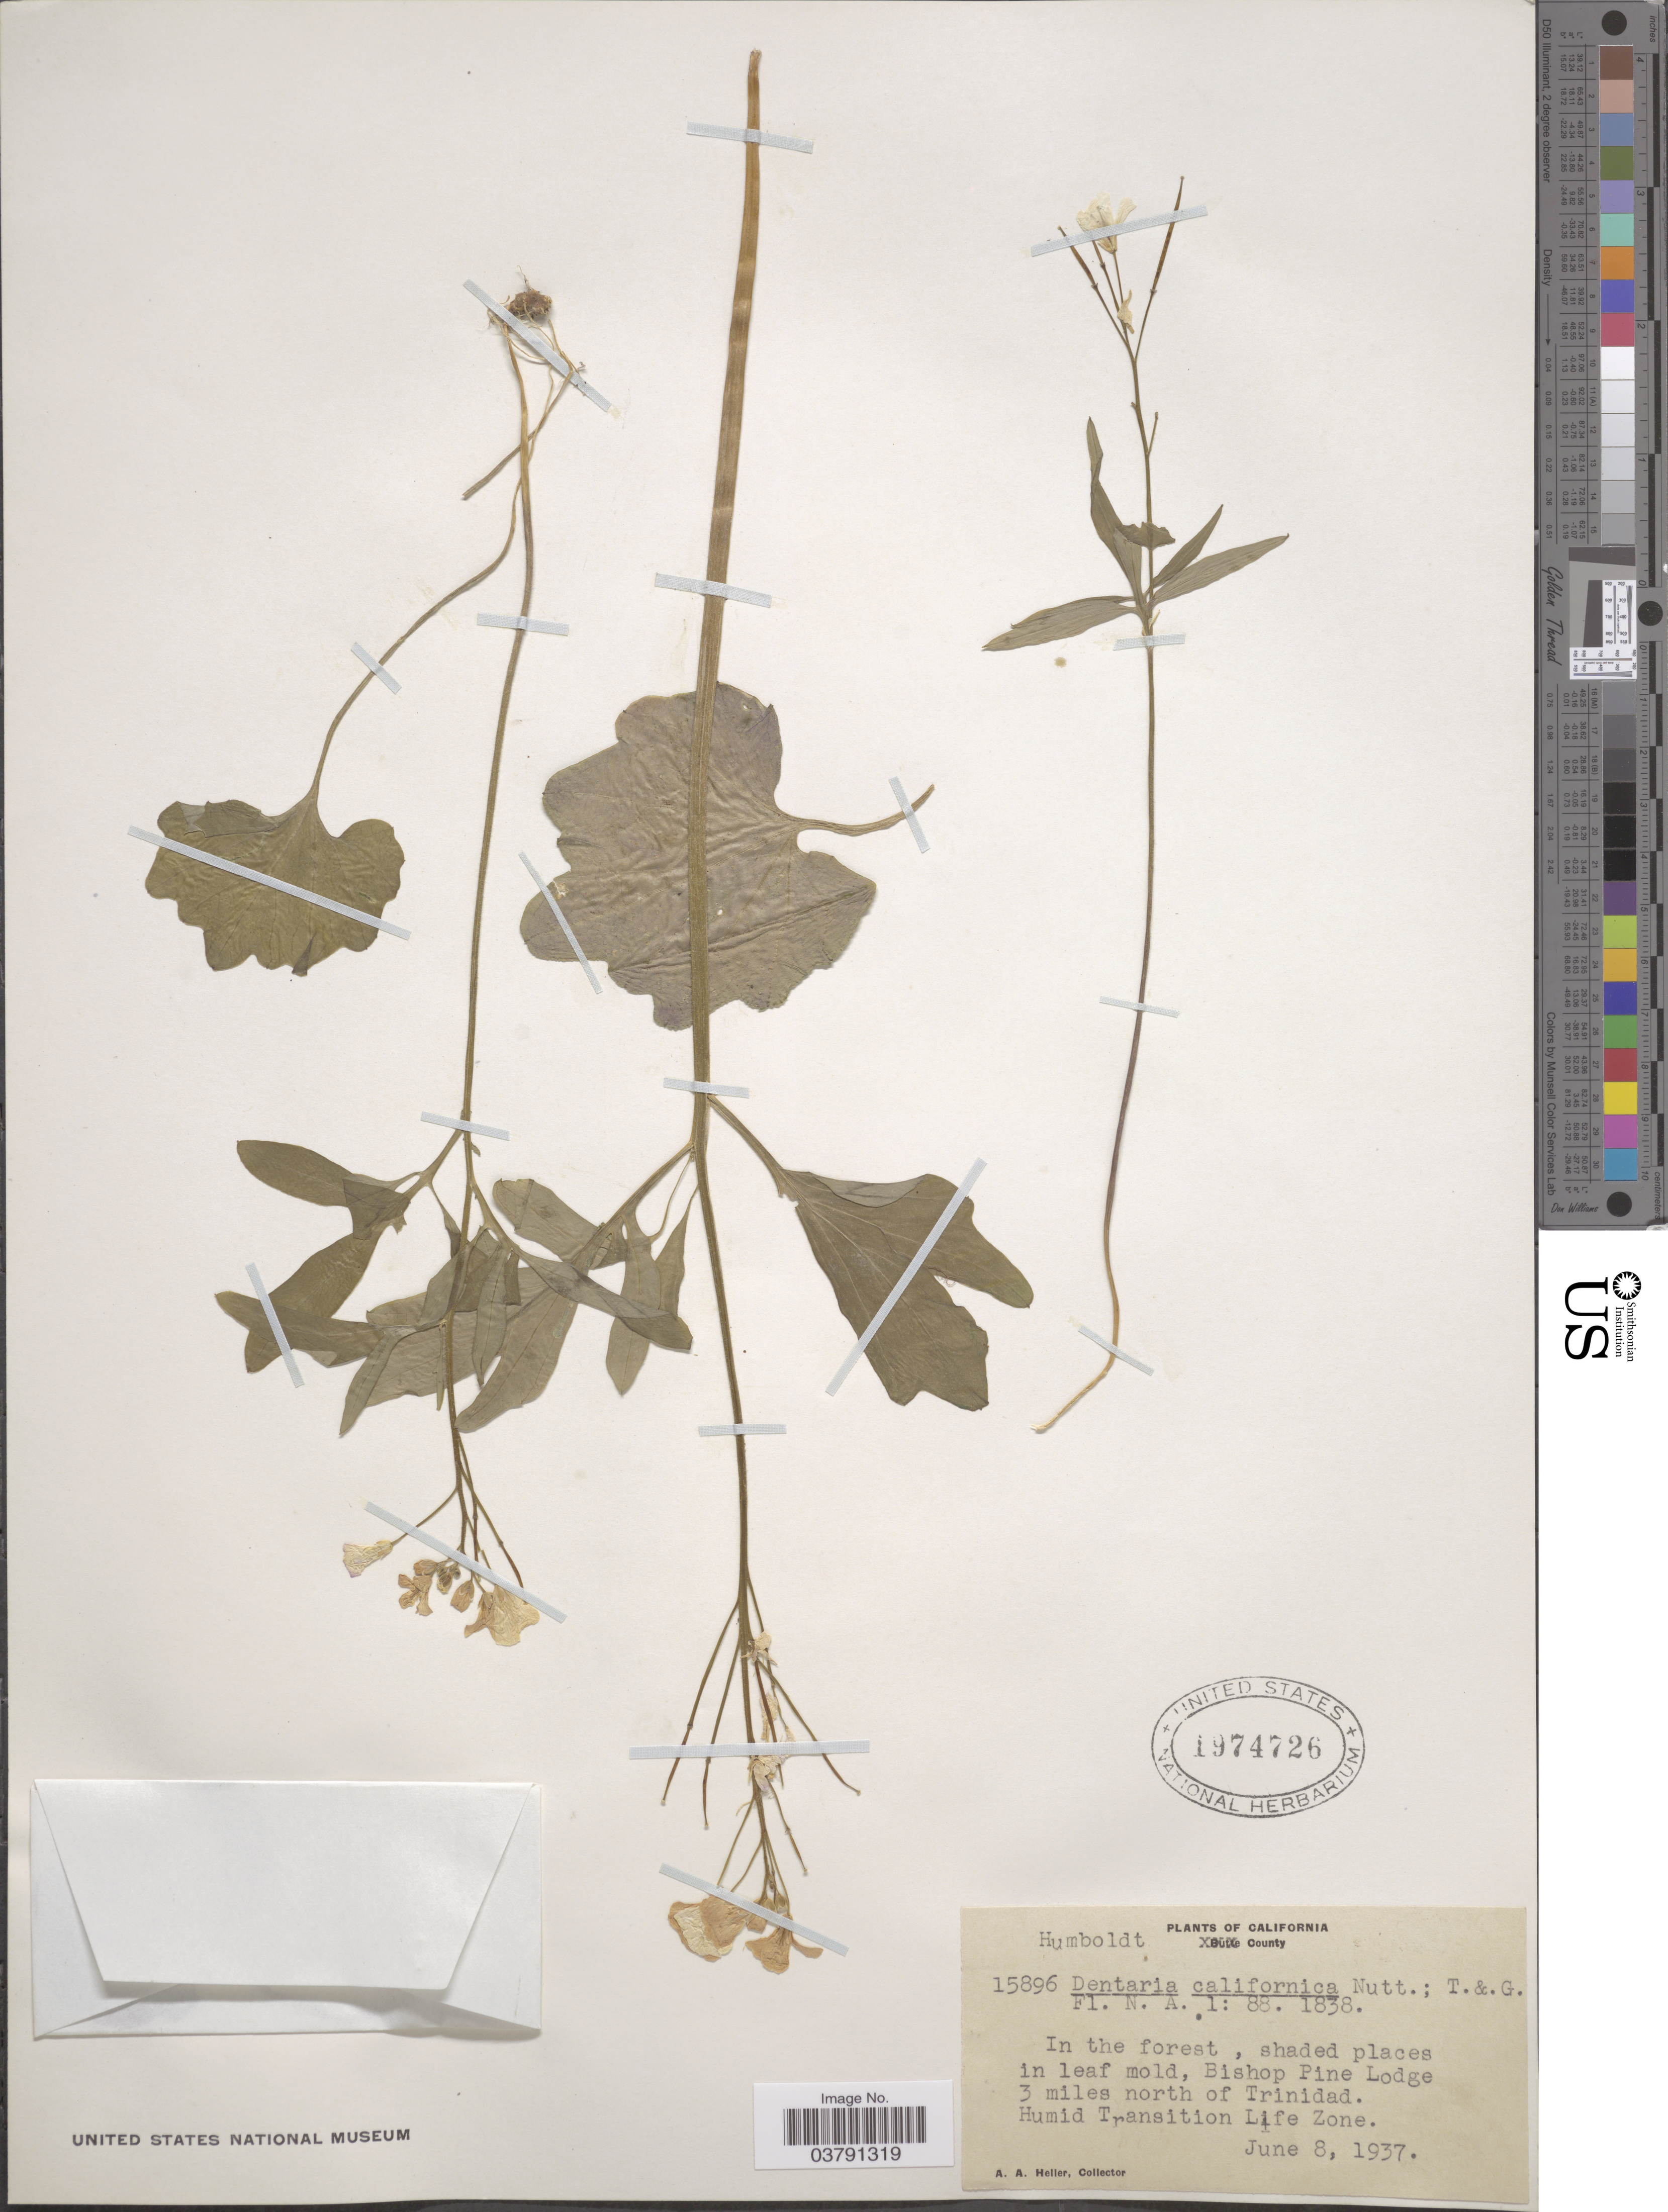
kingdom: Plantae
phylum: Tracheophyta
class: Magnoliopsida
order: Brassicales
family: Brassicaceae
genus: Dentaria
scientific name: Dentaria californica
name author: Nutt.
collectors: A. A. Heller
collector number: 15896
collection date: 1937-06-08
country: United States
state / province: California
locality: Bishop Pine Lodge 3 miles north of Trinidad. Humid Transition Life Zone.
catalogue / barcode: US 1974726